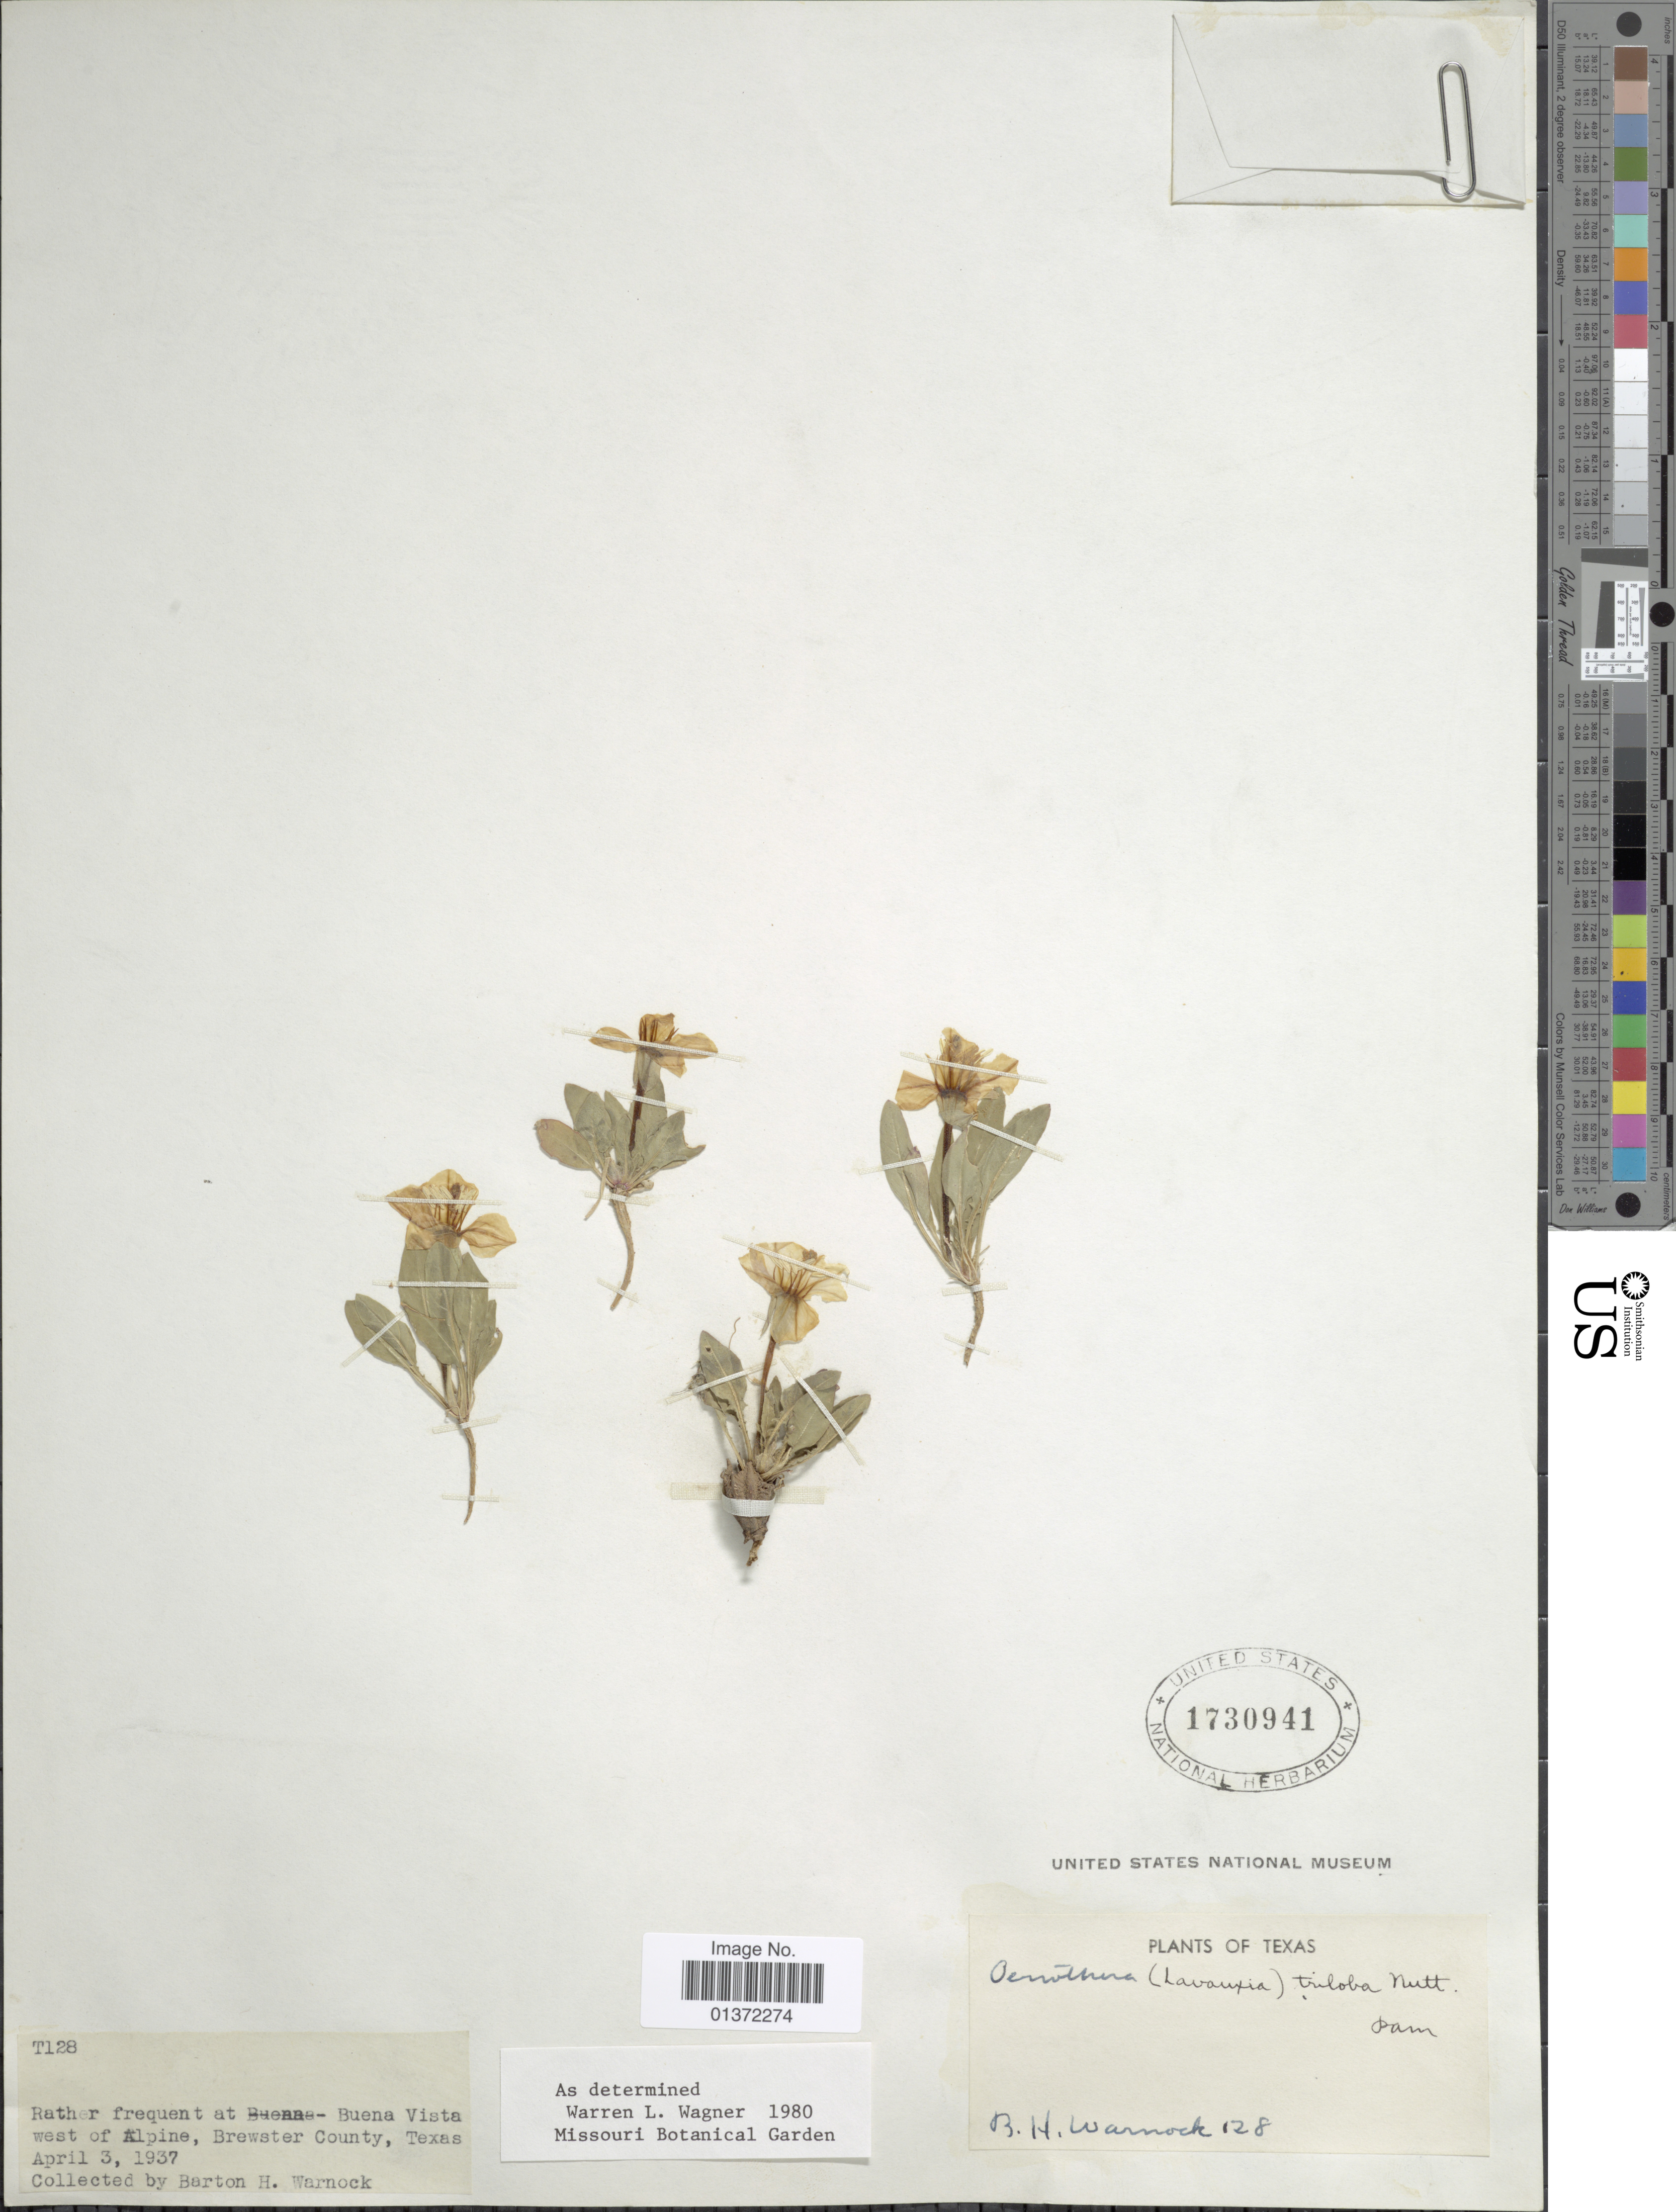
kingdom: Plantae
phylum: Tracheophyta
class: Magnoliopsida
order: Myrtales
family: Onagraceae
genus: Oenothera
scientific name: Oenothera triloba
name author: Nutt.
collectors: B. H. Warnock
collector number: T128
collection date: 1937-04-03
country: United States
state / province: Texas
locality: Bunea Vista west of Alpine, Brewster County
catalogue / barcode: US 1730941